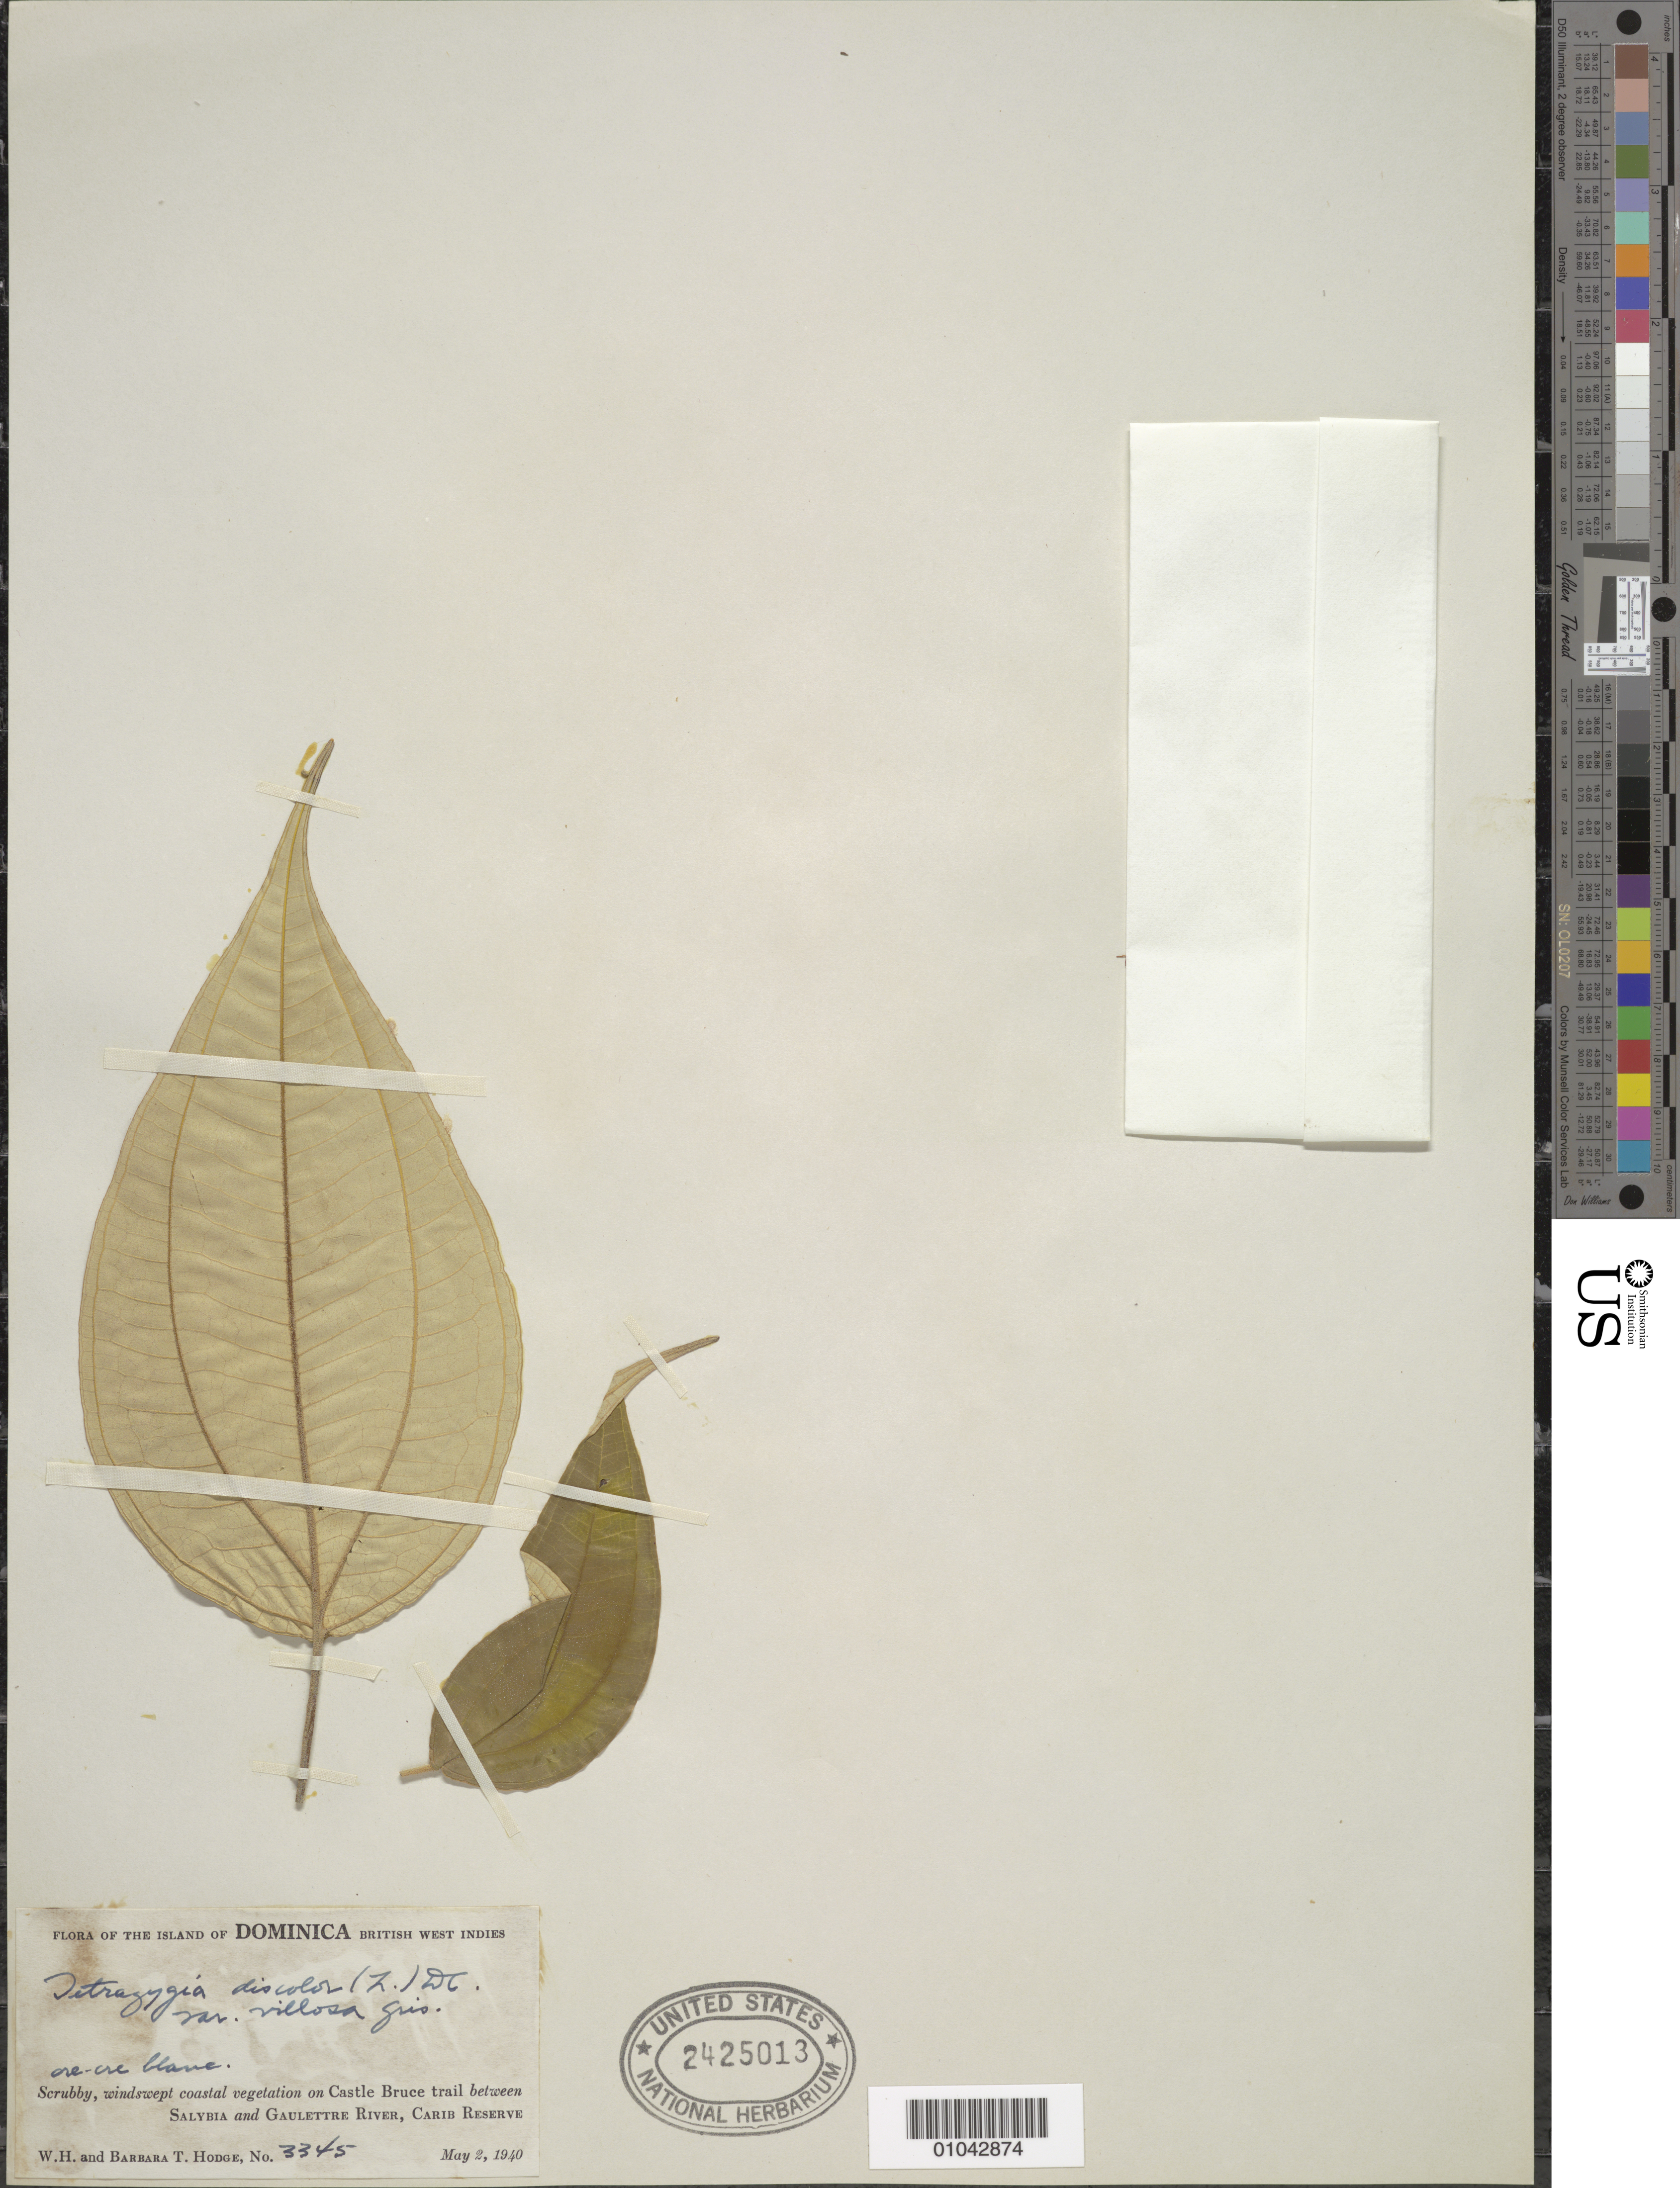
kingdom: Plantae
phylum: Tracheophyta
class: Magnoliopsida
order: Myrtales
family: Melastomataceae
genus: Tetrazygia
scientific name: Tetrazygia discolor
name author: (L.) DC.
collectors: W. Hodge & B. Hodge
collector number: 3345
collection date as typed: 02 May 1940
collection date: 1940-05-02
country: Dominica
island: Dominica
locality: Carib Reserve, Castle Bruce trail between Salybia and Gaulettre River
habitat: Scrubby, windswept coastal vegetation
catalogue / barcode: US 2425013